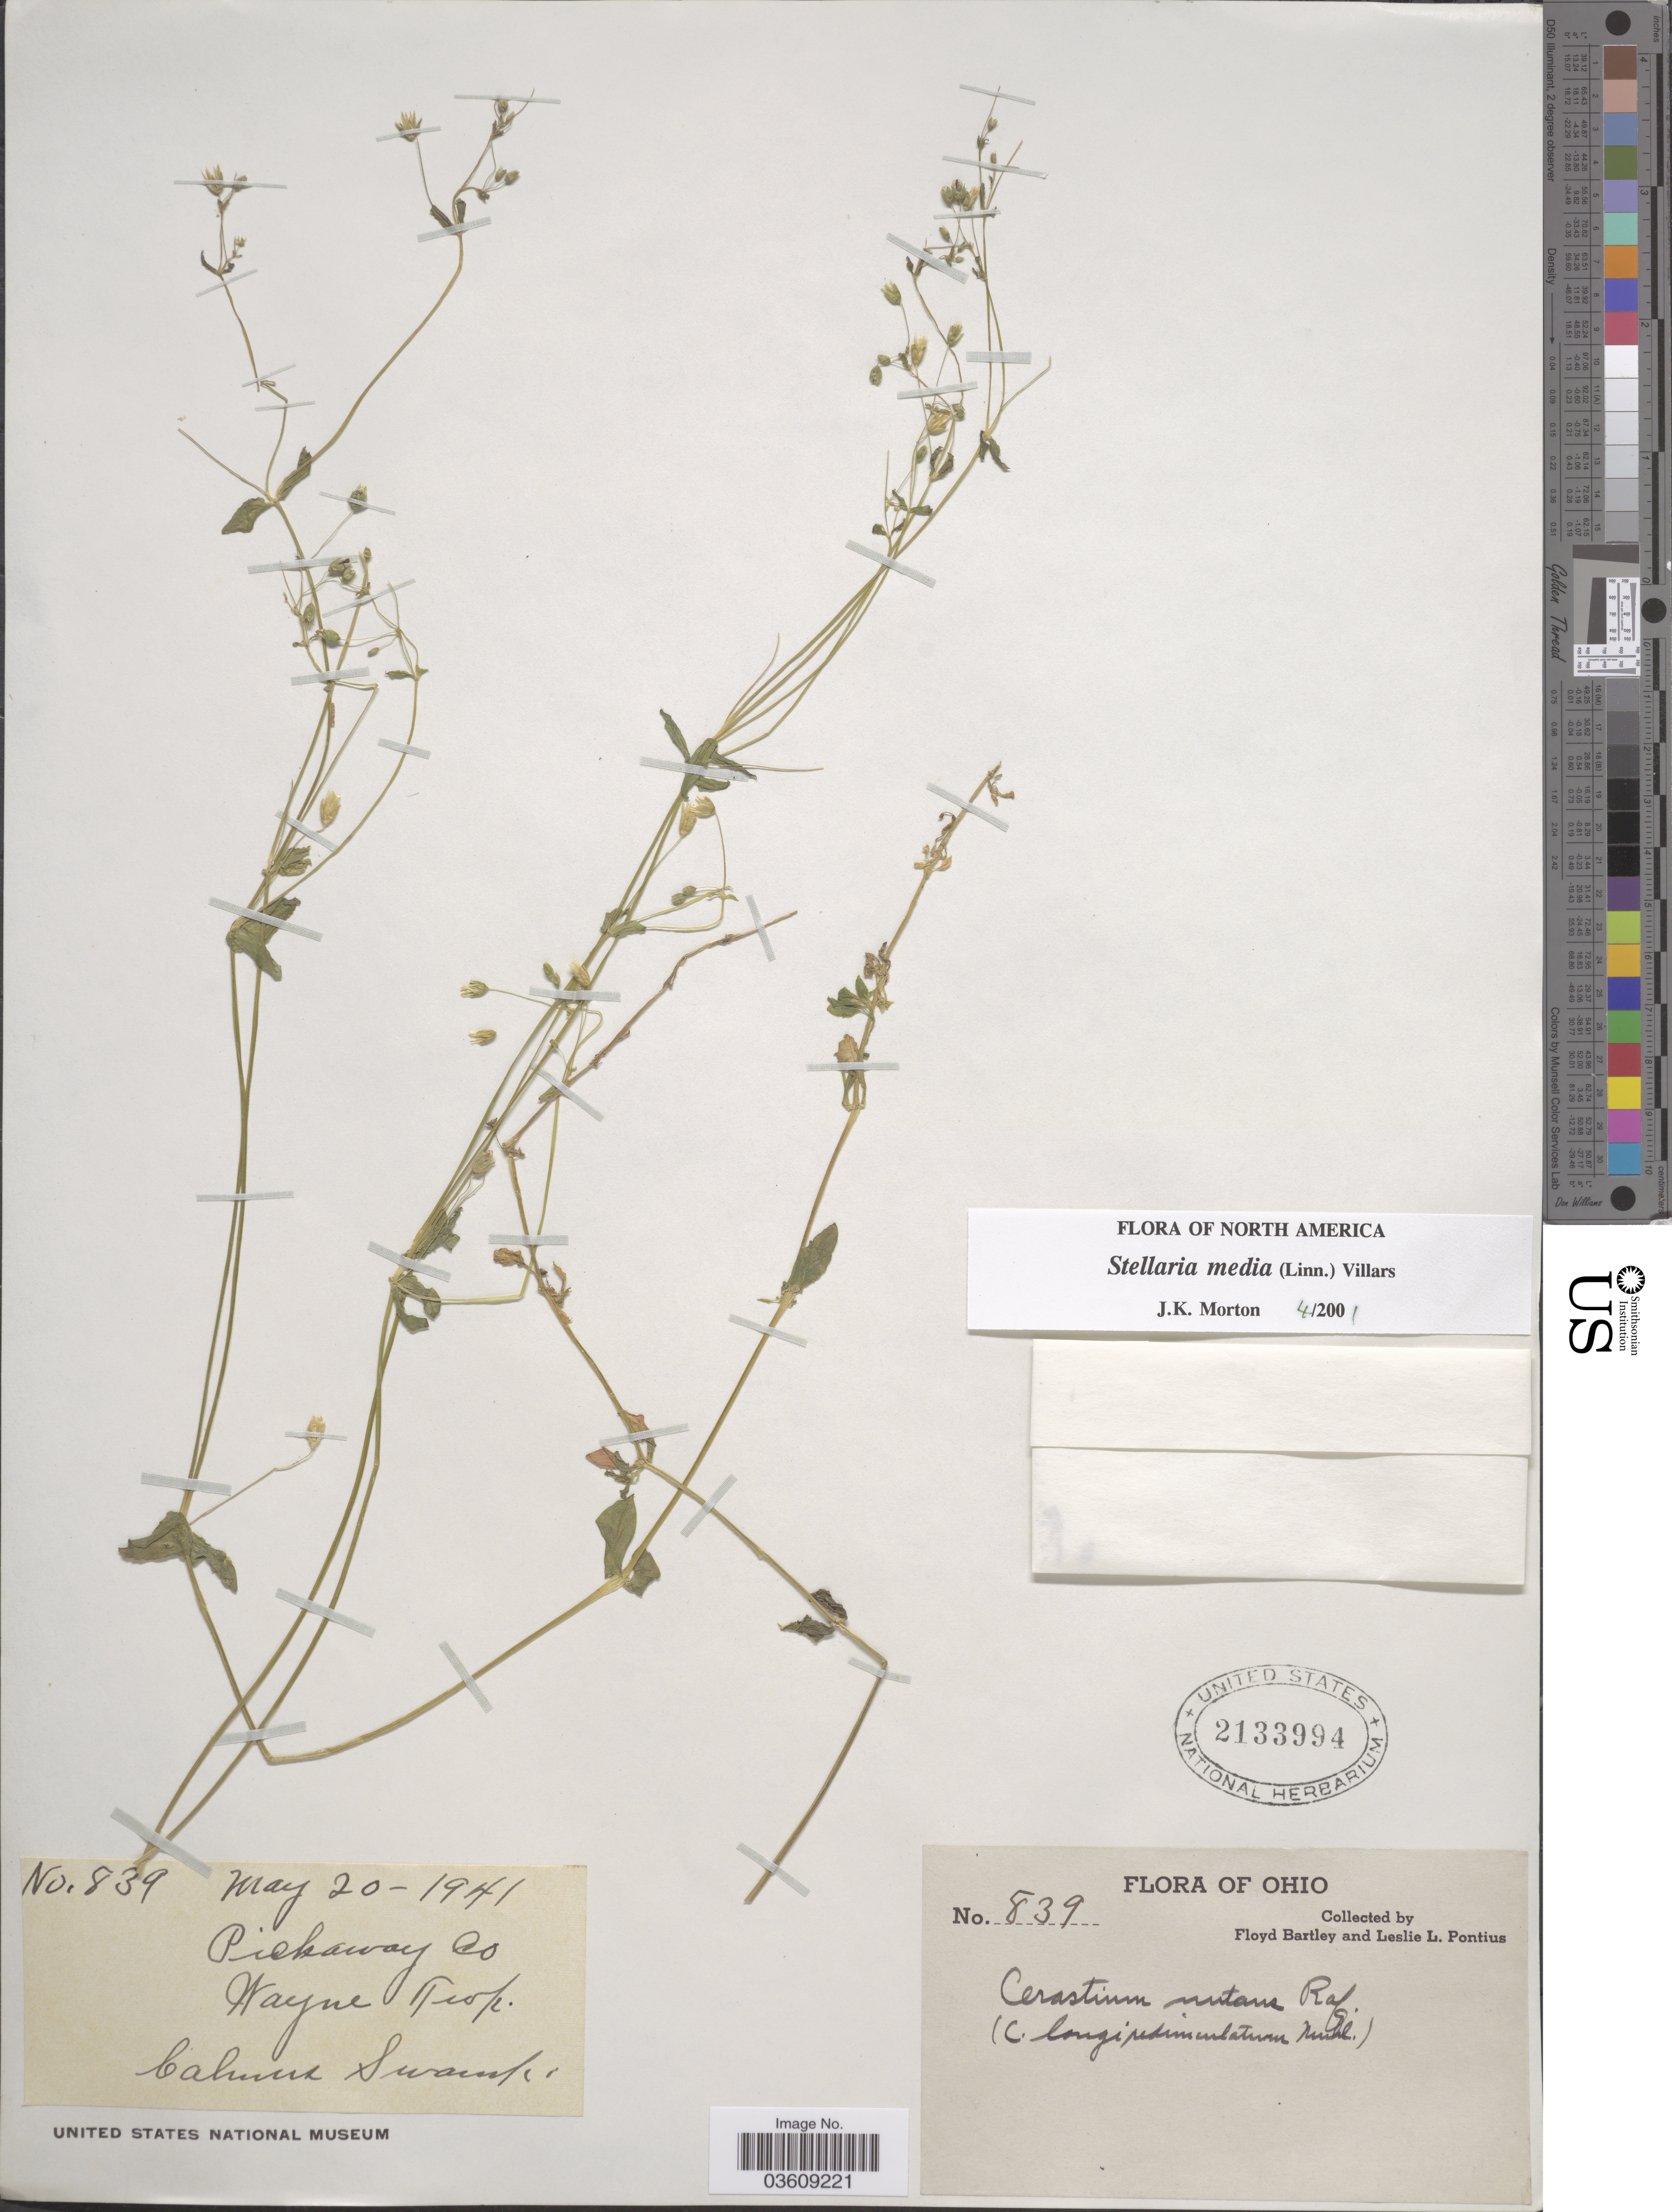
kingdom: Plantae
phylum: Tracheophyta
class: Magnoliopsida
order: Caryophyllales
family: Caryophyllaceae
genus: Stellaria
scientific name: Stellaria media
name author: (L.) Vill.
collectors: F. Bartley & L. Pontius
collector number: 839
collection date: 1941-05-20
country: United States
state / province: Ohio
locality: Pickaway Co. Wayne Twp. Calamus Swamp.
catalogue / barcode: US 2133994